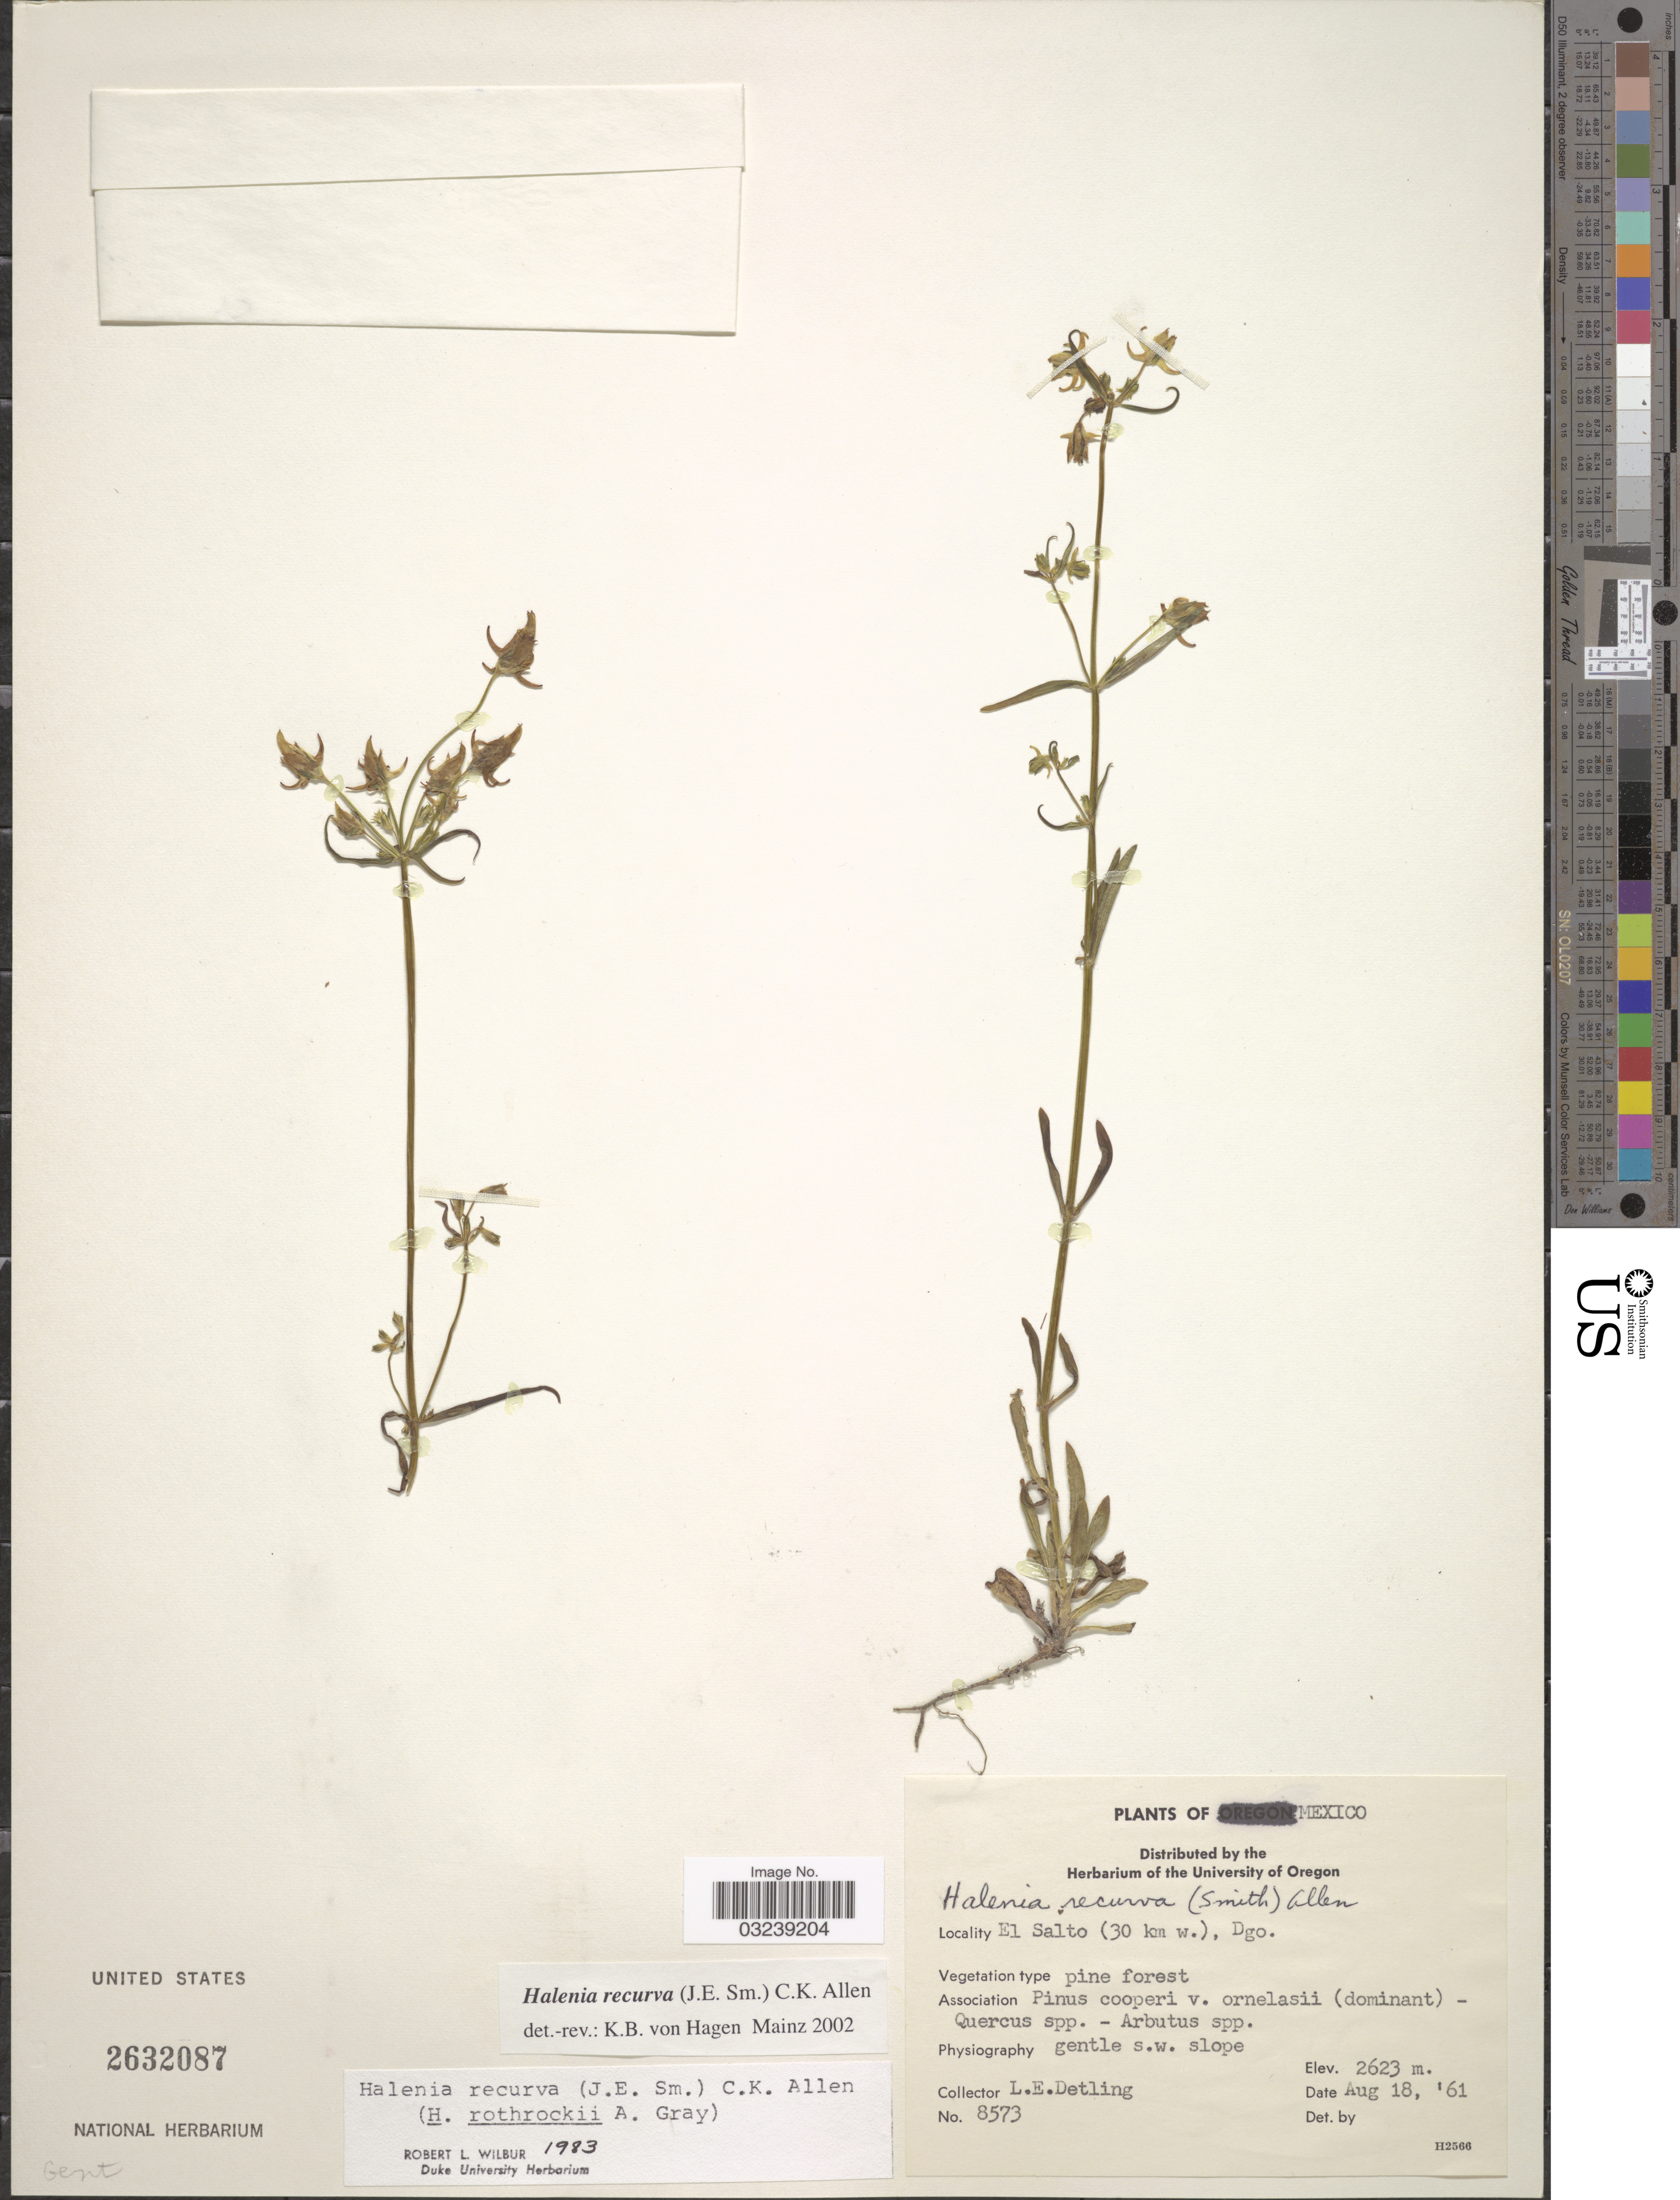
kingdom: Plantae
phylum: Tracheophyta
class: Magnoliopsida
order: Gentianales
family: Gentianaceae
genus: Halenia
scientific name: Halenia recurva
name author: (Sm.) C.K. Allen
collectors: L. E. Detling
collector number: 8573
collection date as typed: Transcribed d/m/y: 18/8/61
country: Mexico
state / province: Durango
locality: El Salto (30 km w.).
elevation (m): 2623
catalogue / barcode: US 2632087